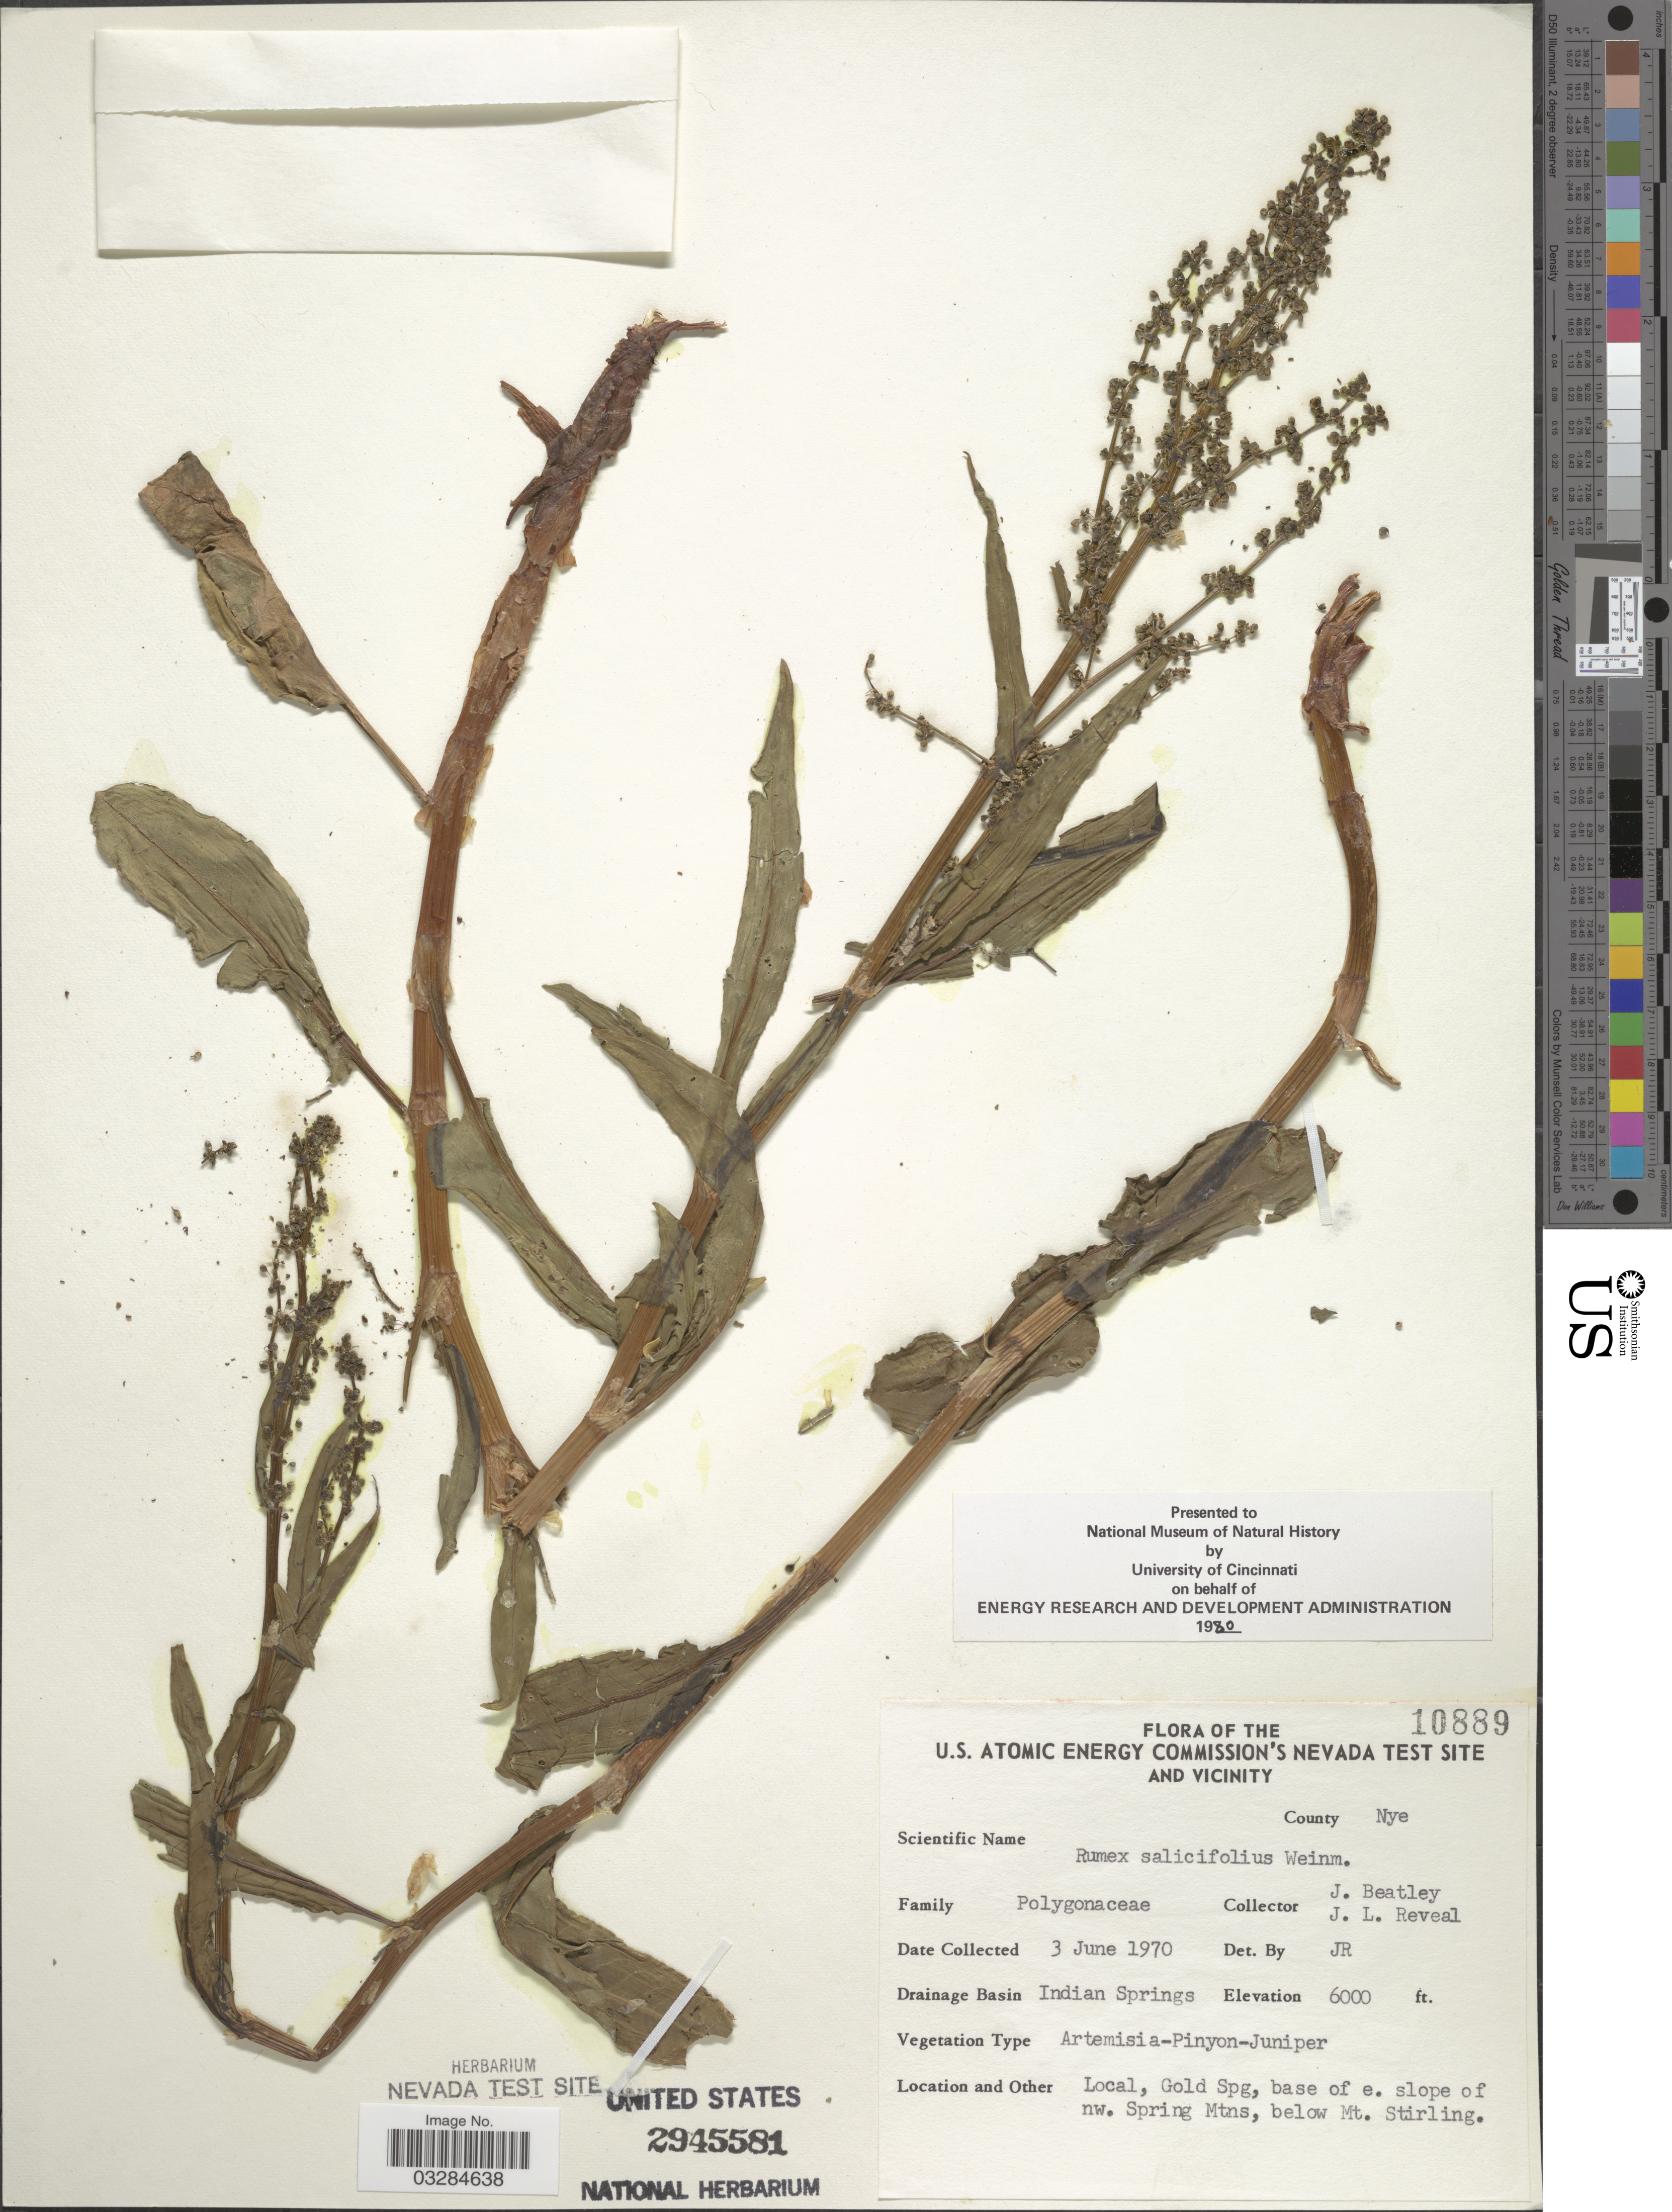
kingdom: Plantae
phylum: Tracheophyta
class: Magnoliopsida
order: Caryophyllales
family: Polygonaceae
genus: Rumex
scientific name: Rumex salicifolius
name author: Weinm.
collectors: J. C. Beatley & J. L. Reveal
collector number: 10889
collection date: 1970-06-03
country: United States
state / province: Nevada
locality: U.S. Atomic Energy Commission's Nevada Test Site and Vicinity, County Nye, Drainage Basin Indian Springs, Gold Spg, base of e. slope of nw. Spring Mtns, below Mt. Stirling.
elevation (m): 1829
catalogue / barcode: US 2945581